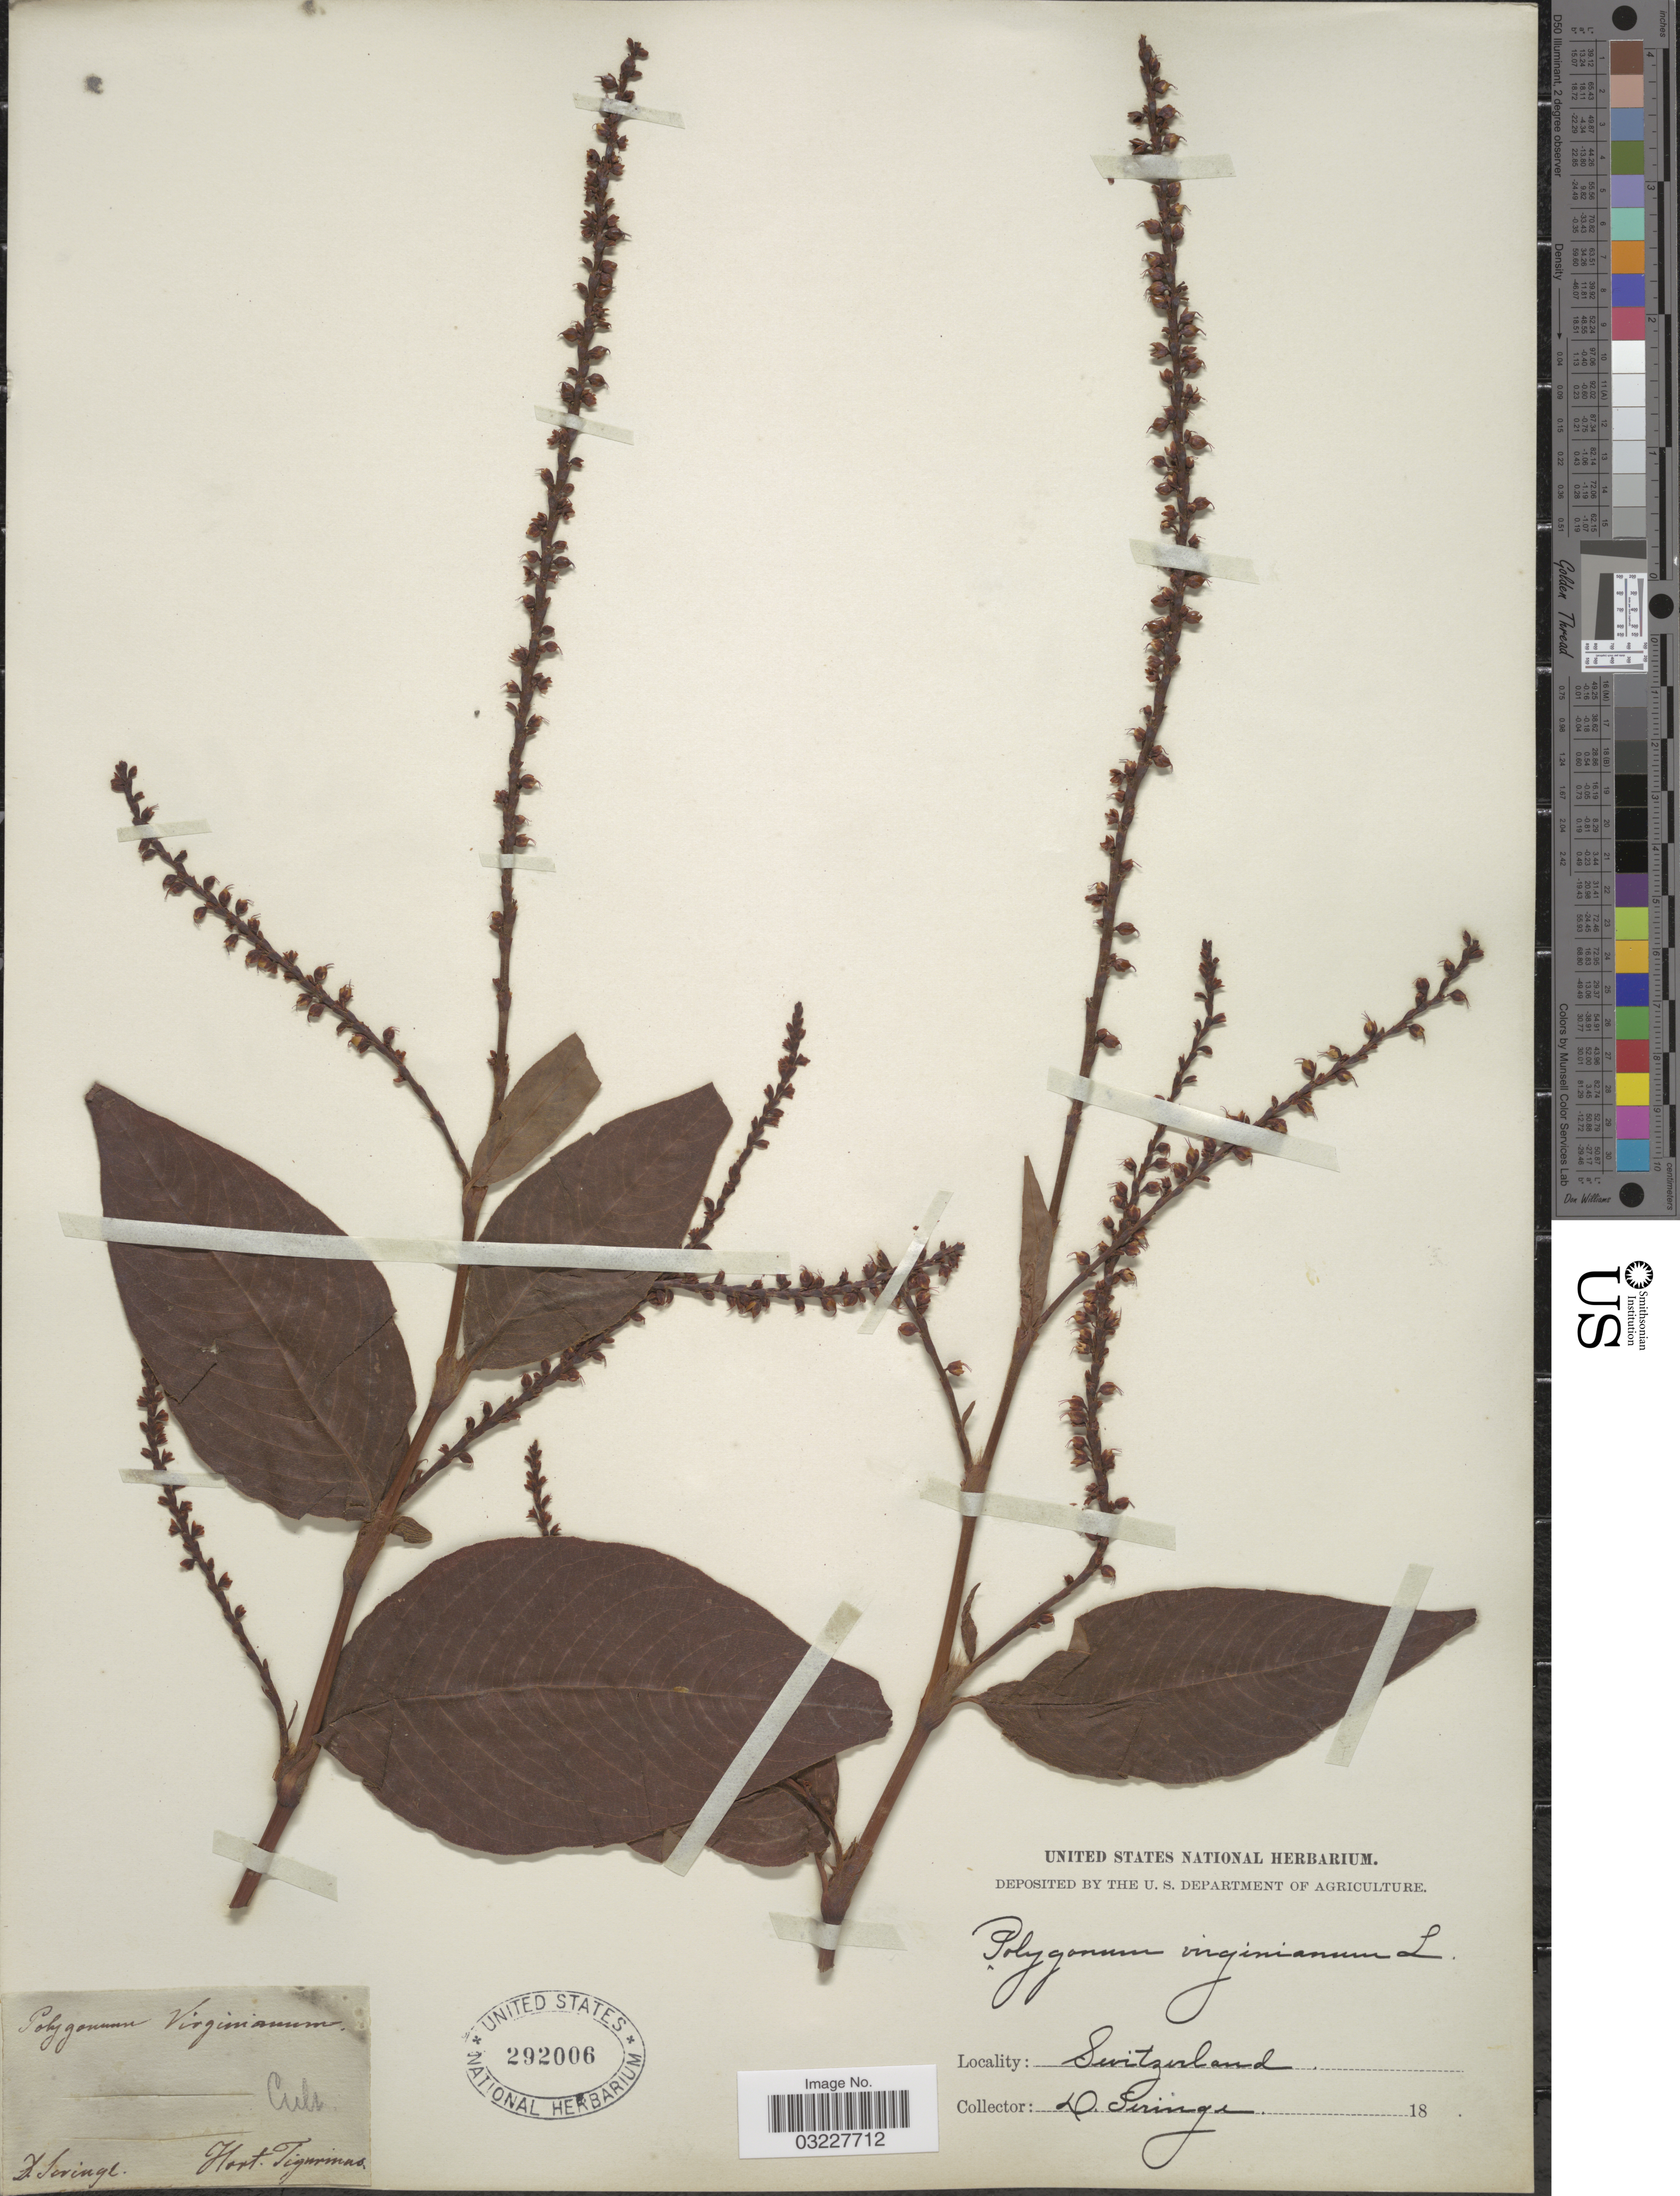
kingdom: Plantae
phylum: Tracheophyta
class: Magnoliopsida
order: Caryophyllales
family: Polygonaceae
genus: Polygonum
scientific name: Polygonum virginianum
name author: L.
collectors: D. Seringe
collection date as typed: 18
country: Switzerland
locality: Hort. Tigurinas.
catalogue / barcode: US 292006